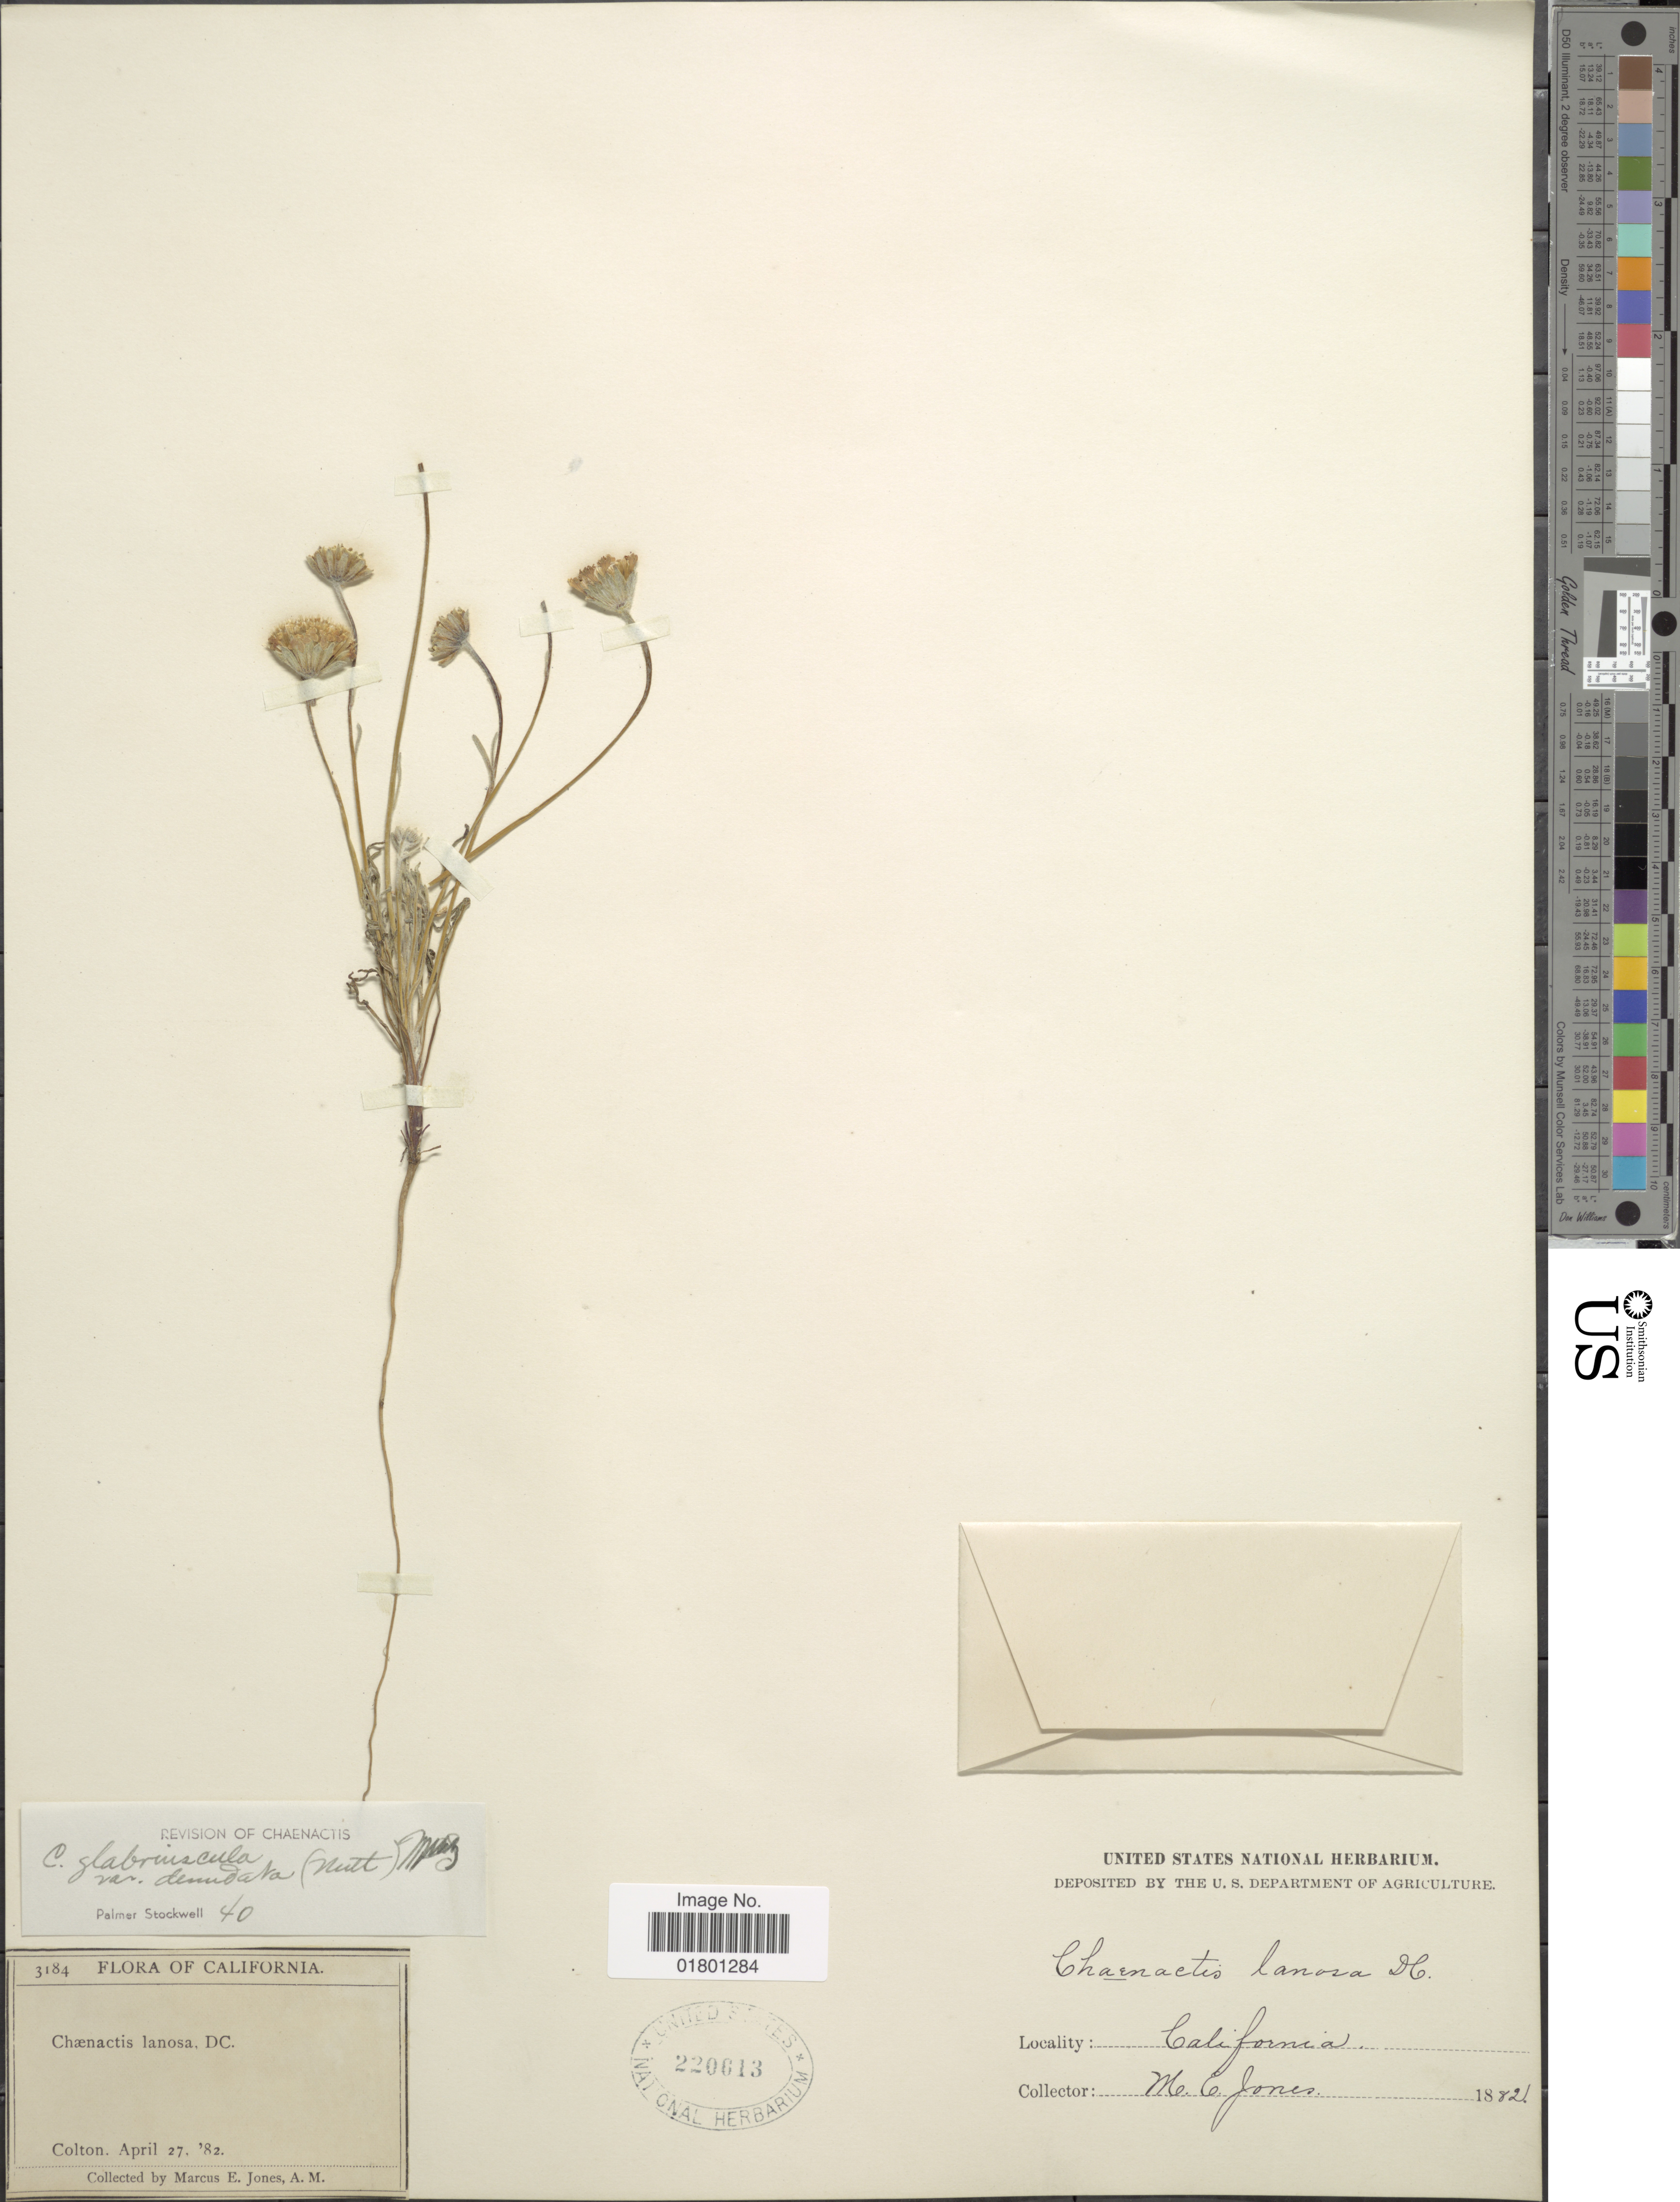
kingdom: Plantae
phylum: Tracheophyta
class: Magnoliopsida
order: Asterales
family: Asteraceae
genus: Chaenactis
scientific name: Chaenactis glabriuscula var. denudata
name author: (Nutt.) Munz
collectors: M. E. Jones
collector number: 3184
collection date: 1882-04-27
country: United States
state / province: California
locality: Colton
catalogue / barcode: US 220613